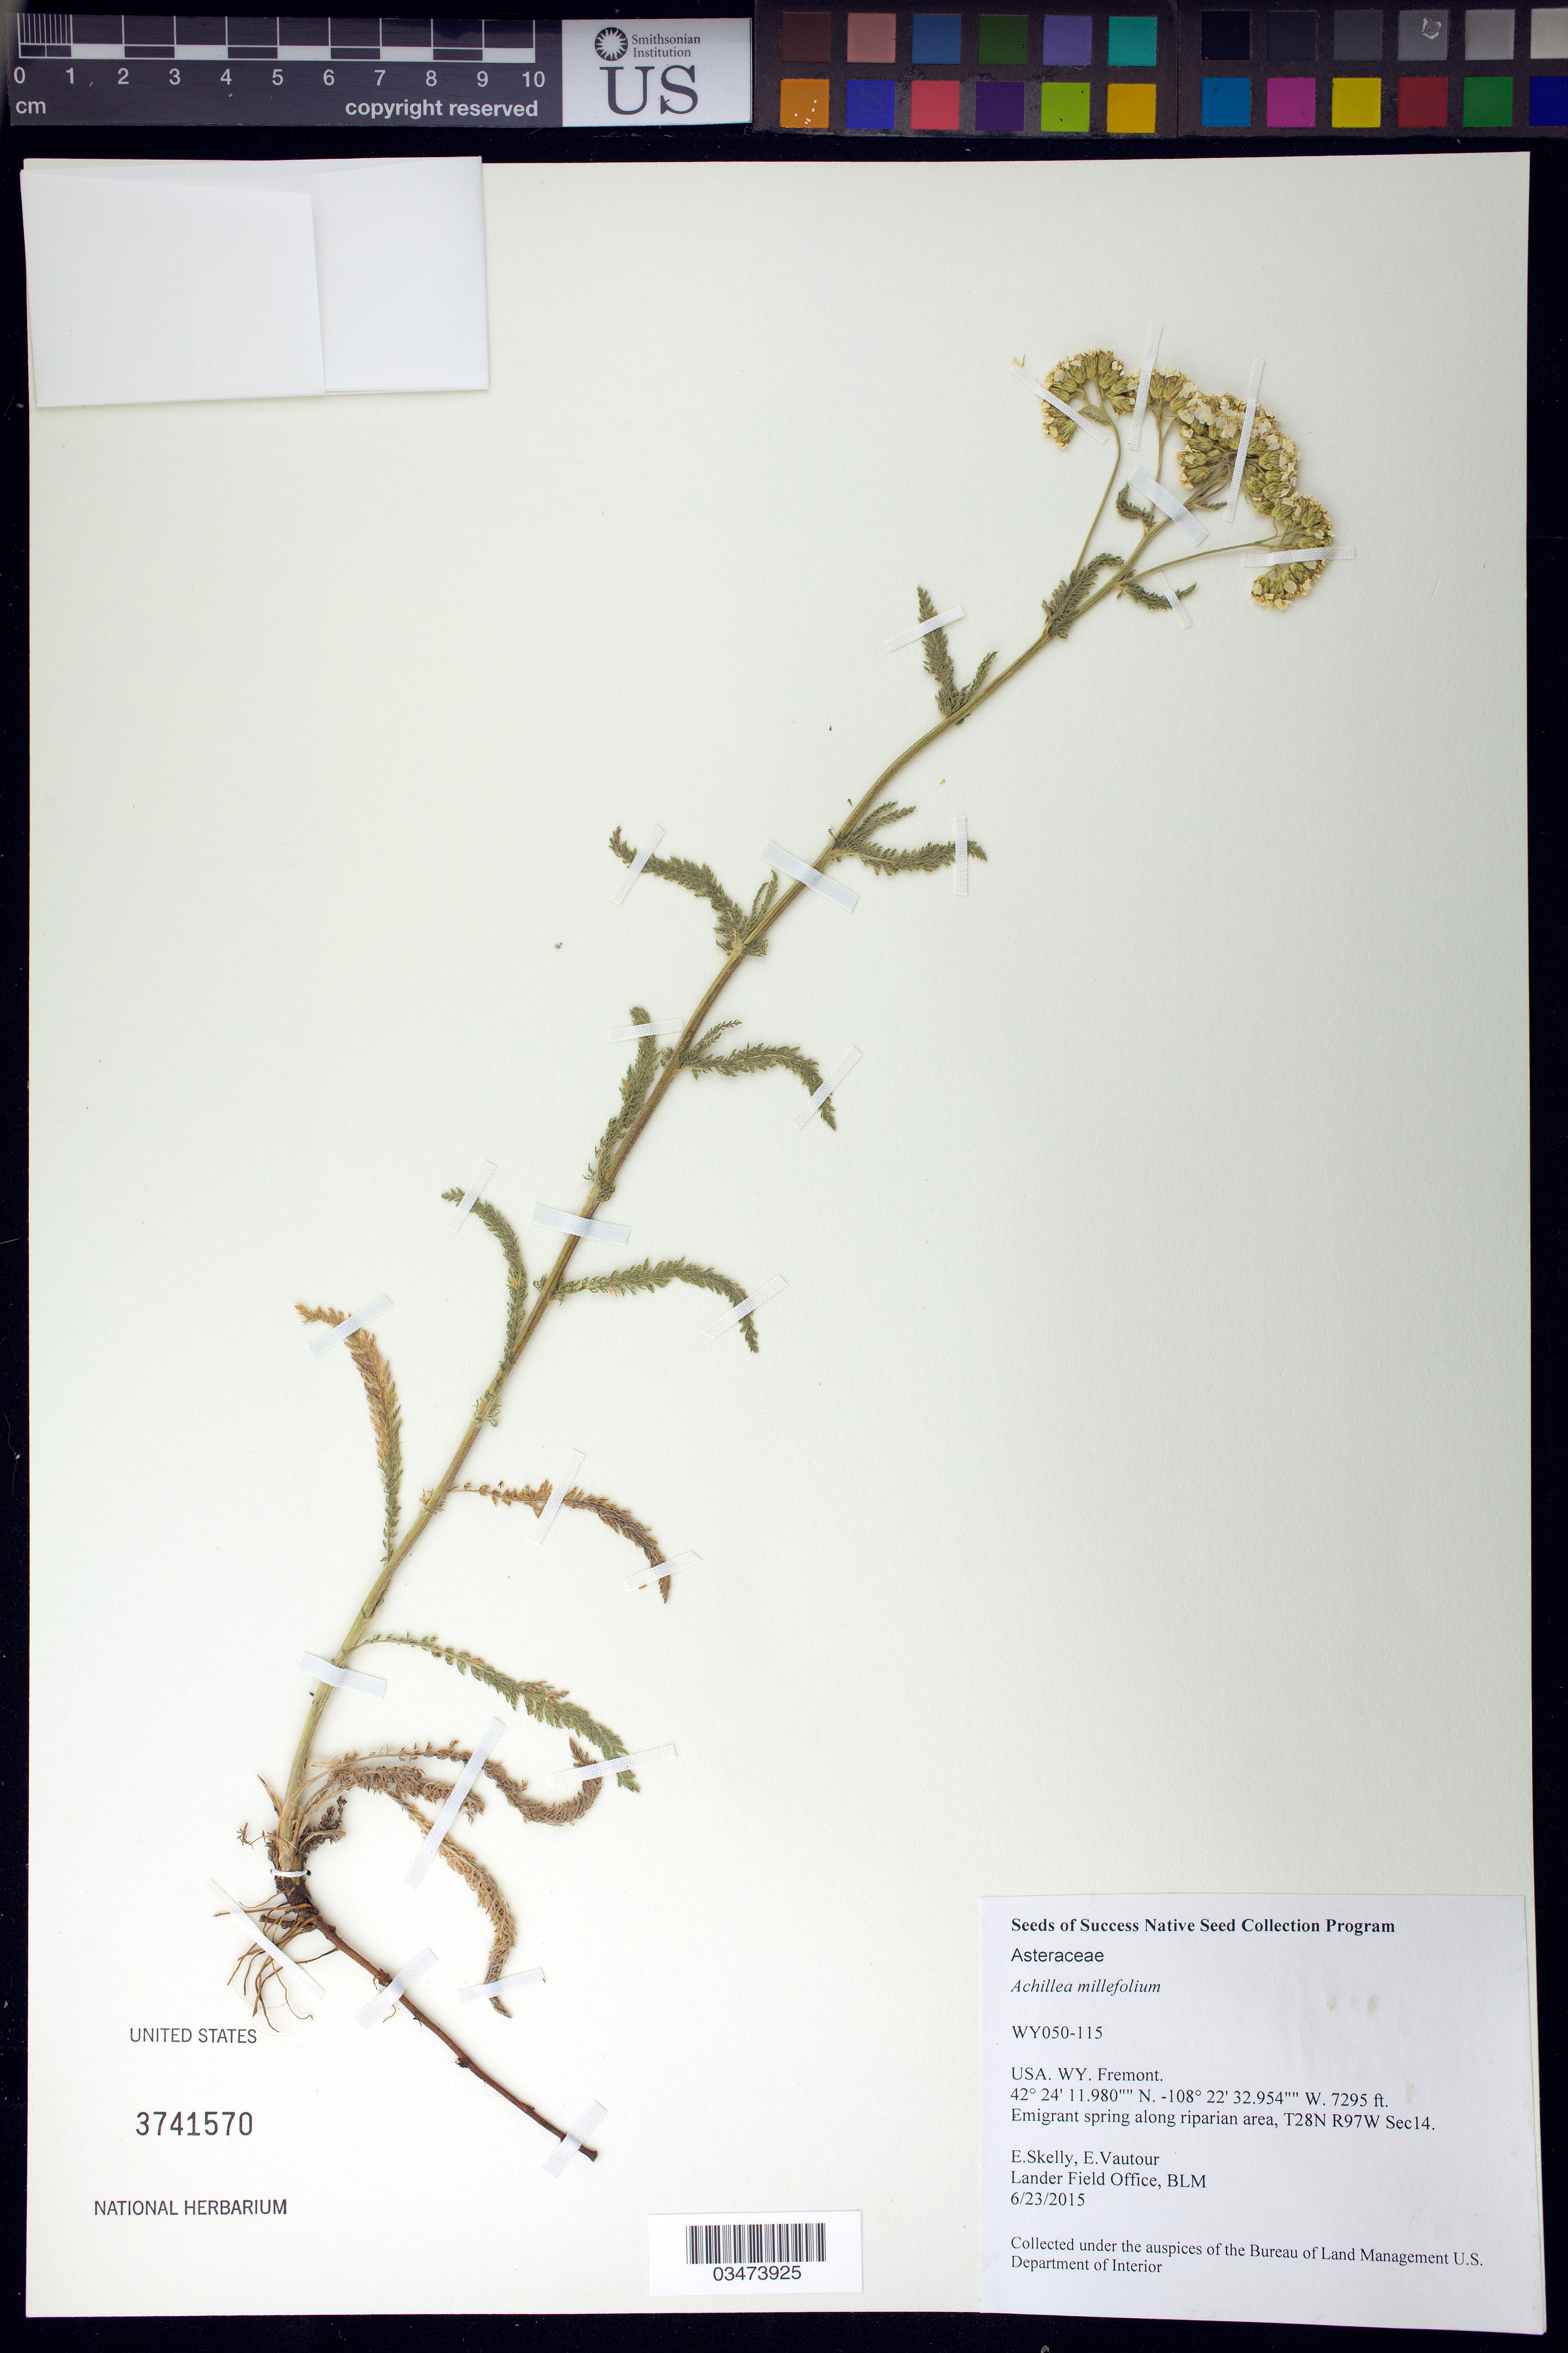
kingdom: Plantae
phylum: Tracheophyta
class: Magnoliopsida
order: Asterales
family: Asteraceae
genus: Achillea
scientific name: Achillea millefolium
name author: L.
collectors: E. Skelly & E. Vautour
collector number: WY050-115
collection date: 2015-06-23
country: United States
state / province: Wyoming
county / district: Fremont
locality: Granite Creek/Rocks Pasture, Green Mt. Common Allotment, Emigrant Spring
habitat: Saline Subirrigated (10-14SE)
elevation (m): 2224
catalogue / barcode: US 3741570